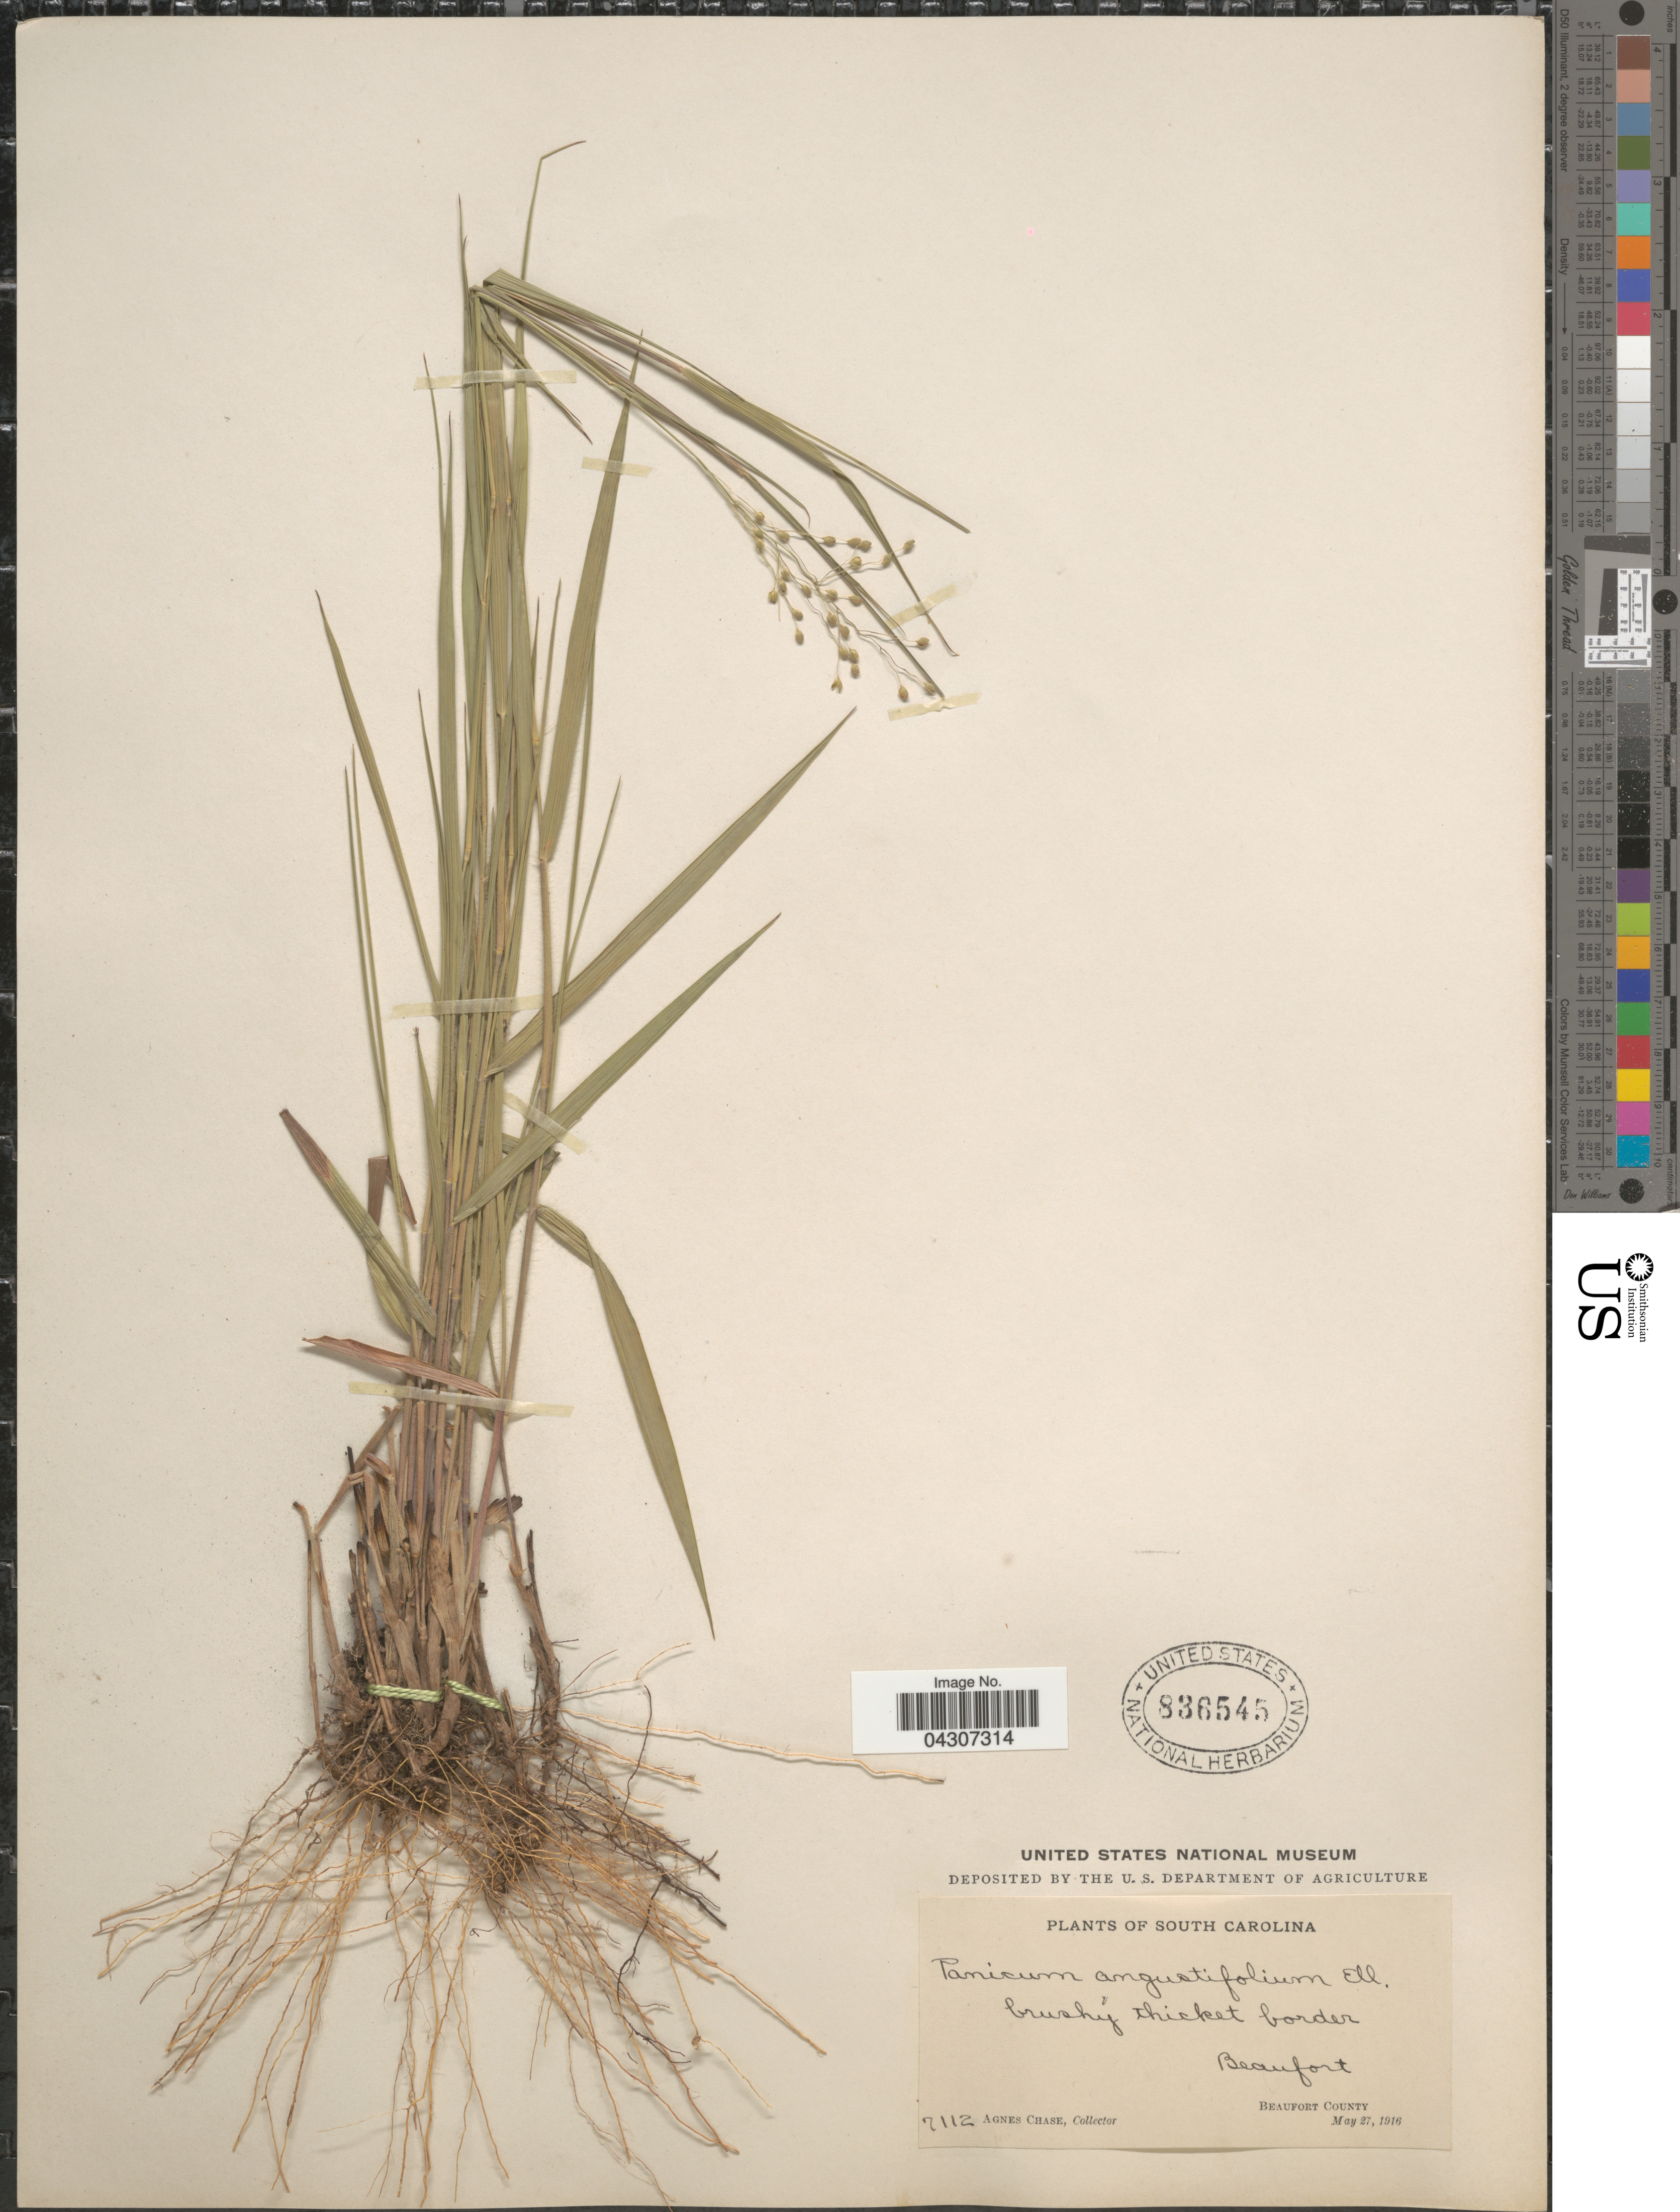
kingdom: Plantae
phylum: Tracheophyta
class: Liliopsida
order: Poales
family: Poaceae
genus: Dichanthelium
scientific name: Dichanthelium aciculare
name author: (Desv. ex Poir.) Gould & C.A. Clark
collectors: A. Chase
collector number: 7112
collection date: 1916-05-27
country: United States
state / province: South Carolina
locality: Beaufort. Beaufort County.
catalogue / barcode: US 836545